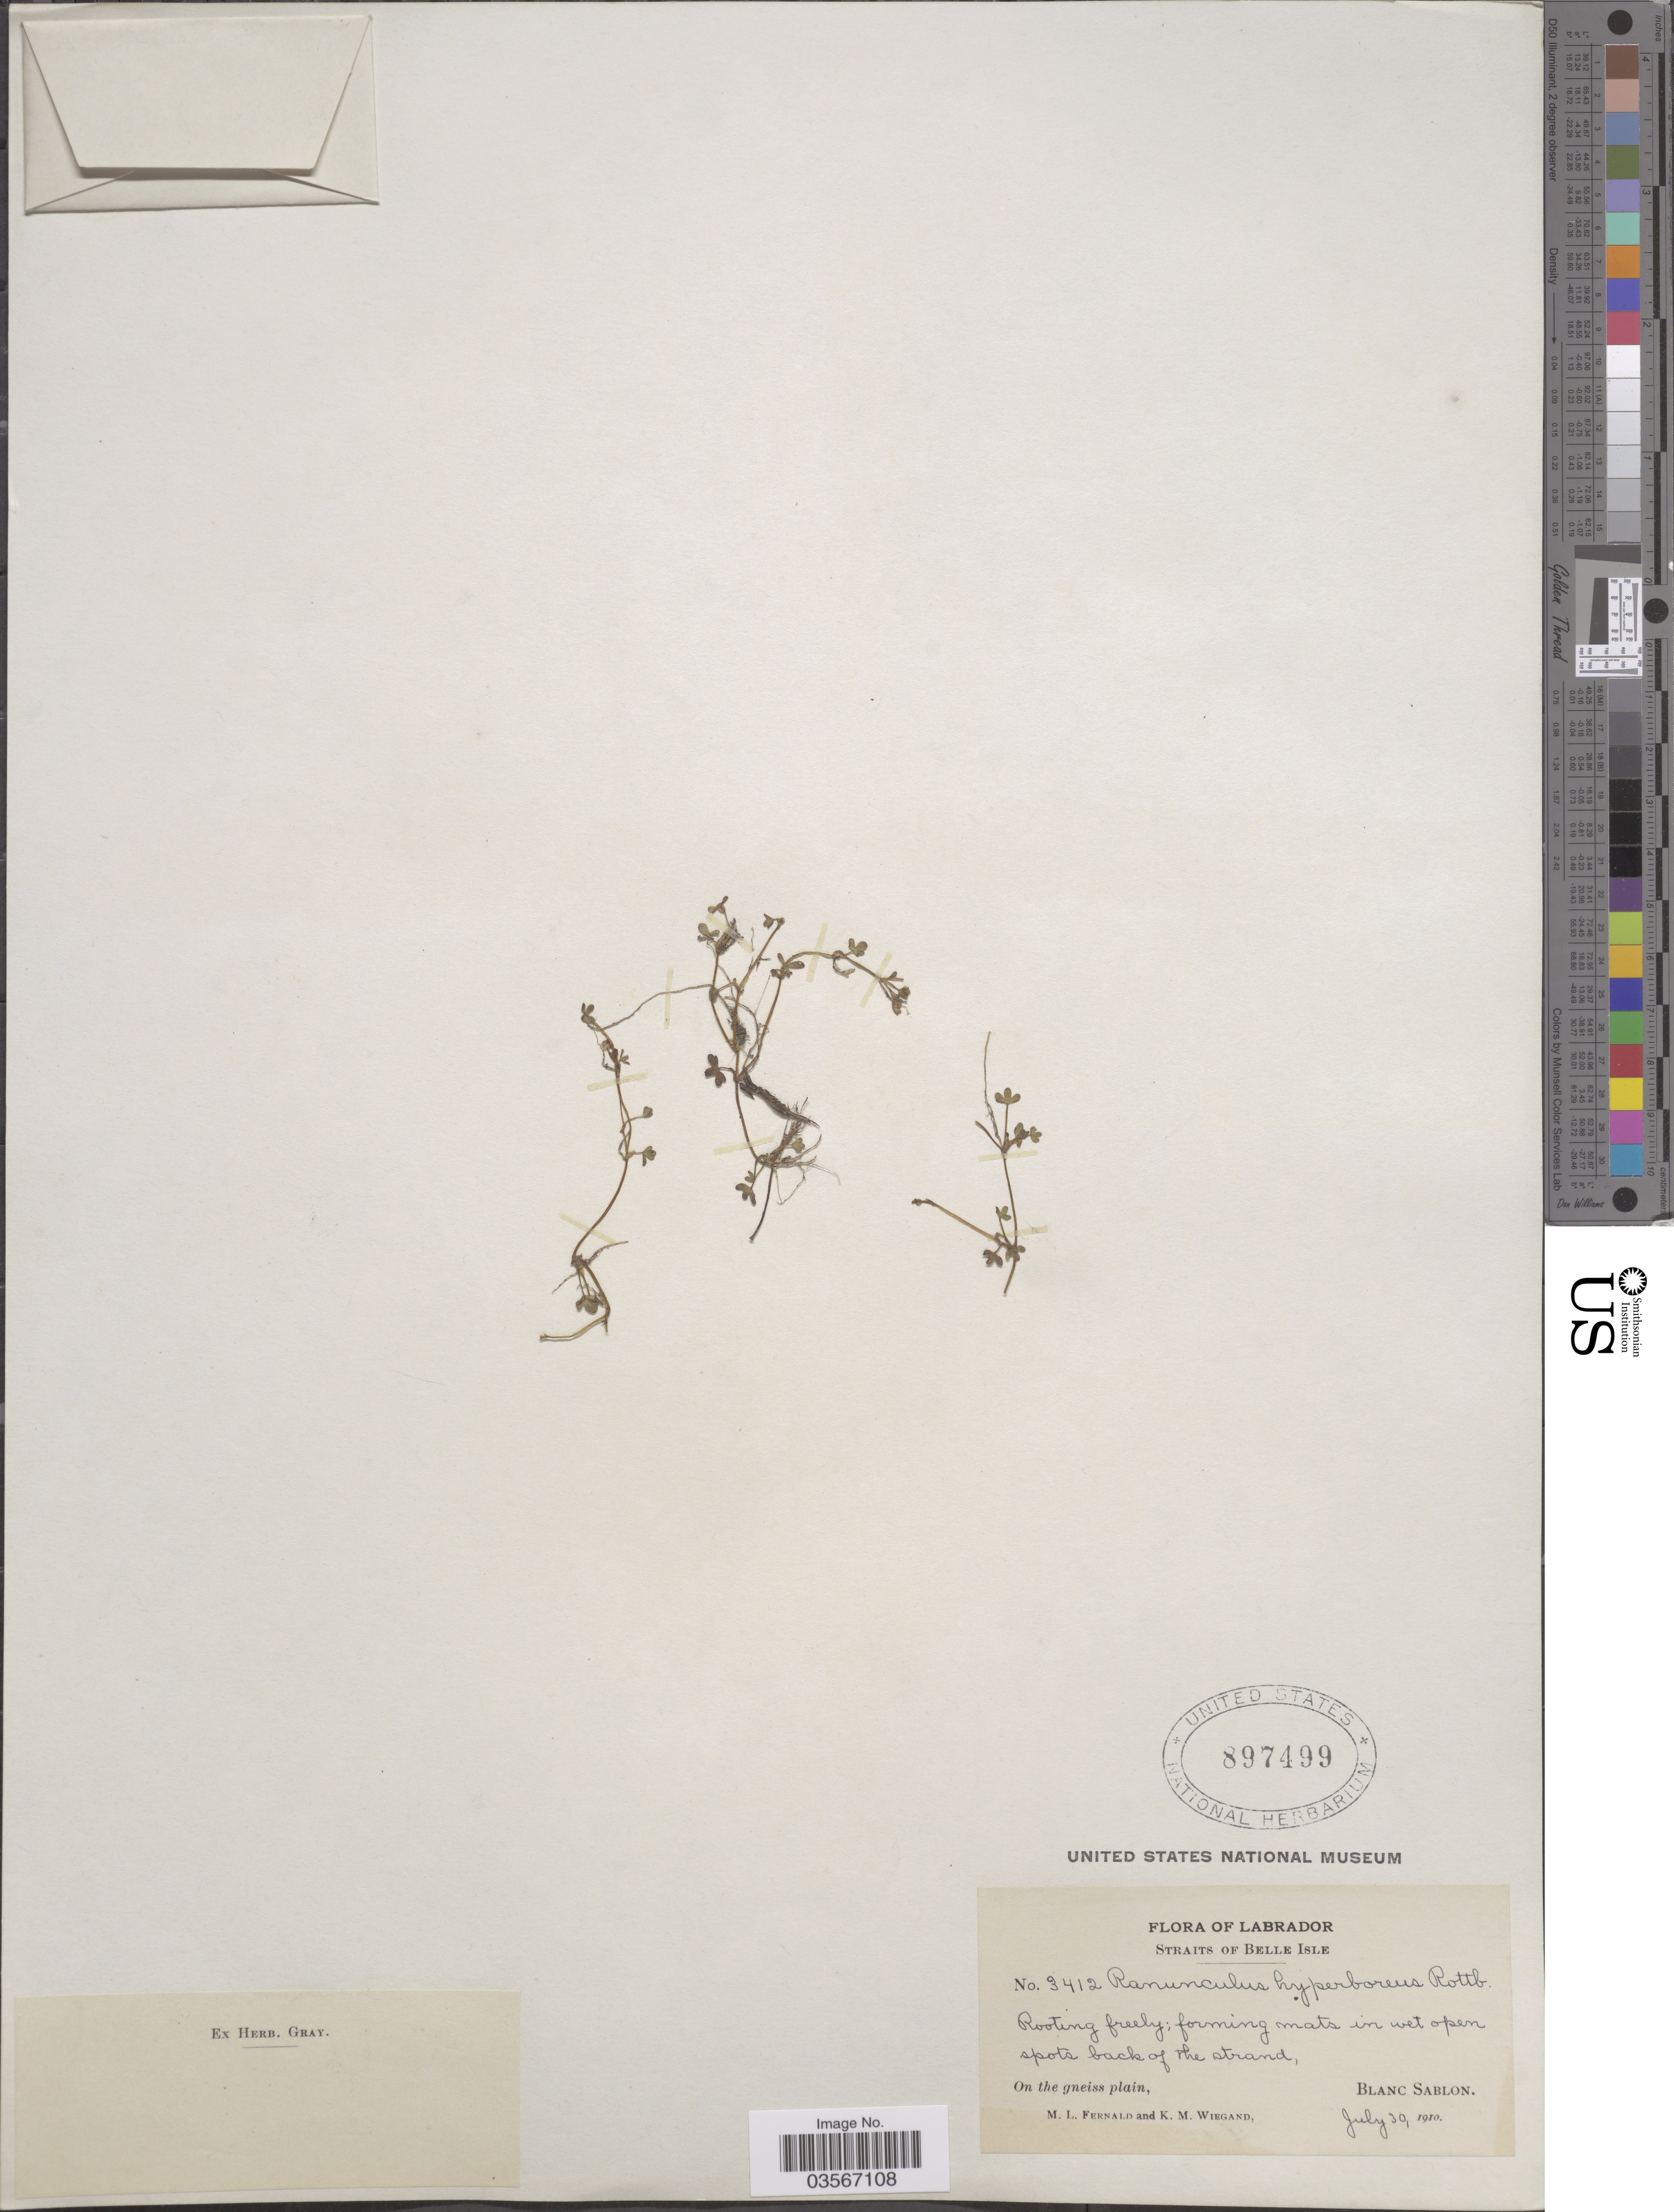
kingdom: Plantae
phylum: Tracheophyta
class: Magnoliopsida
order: Ranunculales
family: Ranunculaceae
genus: Ranunculus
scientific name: Ranunculus hyperboreus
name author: Rottb.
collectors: M. L. Fernald & K. M. Wiegand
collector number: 3412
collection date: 1910-07-30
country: Canada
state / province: Newfoundland and Labrador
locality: Labrador. Straits of Belle Isle. Blanc Sablon.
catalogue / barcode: US 897499